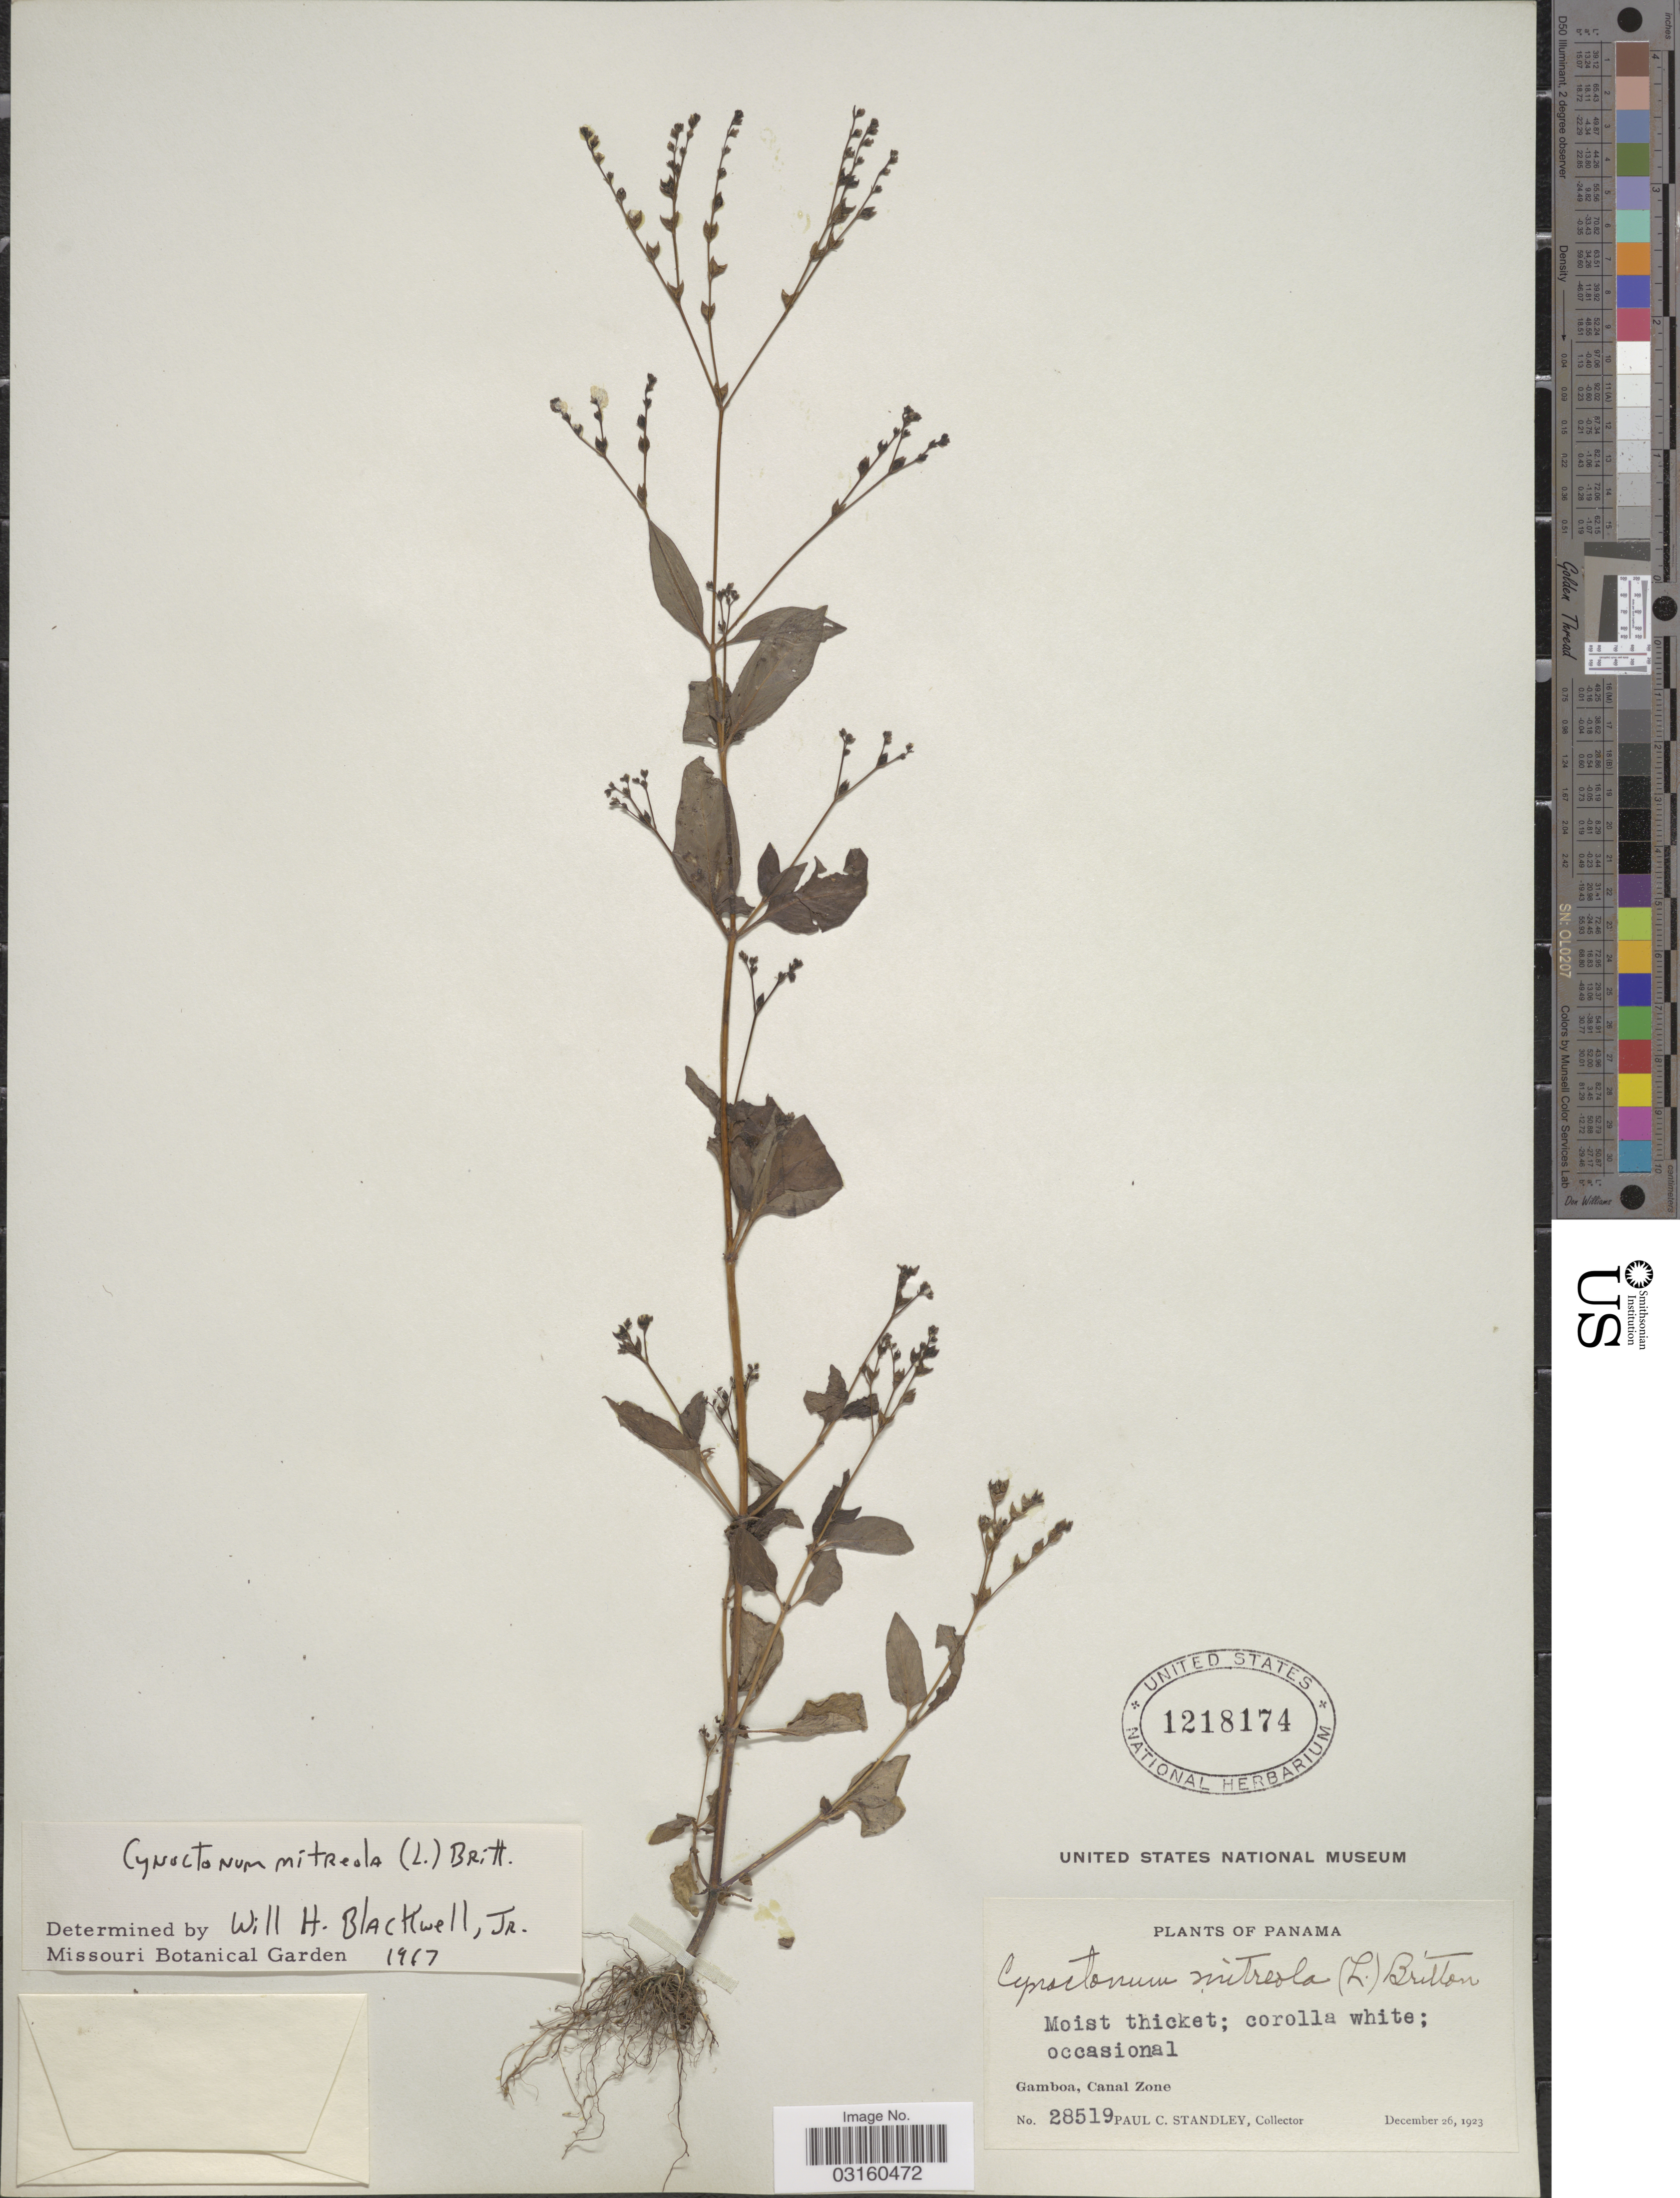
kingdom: Plantae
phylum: Tracheophyta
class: Magnoliopsida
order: Gentianales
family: Loganiaceae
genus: Mitreola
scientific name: Mitreola petiolata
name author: (J.F. Gmel.) Torr. & A. Gray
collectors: P. C. Standley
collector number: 28519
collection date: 1923-12-26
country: Panama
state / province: Colón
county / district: Canal Zone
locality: Gamboa, Canal Zone.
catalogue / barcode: US 1218174